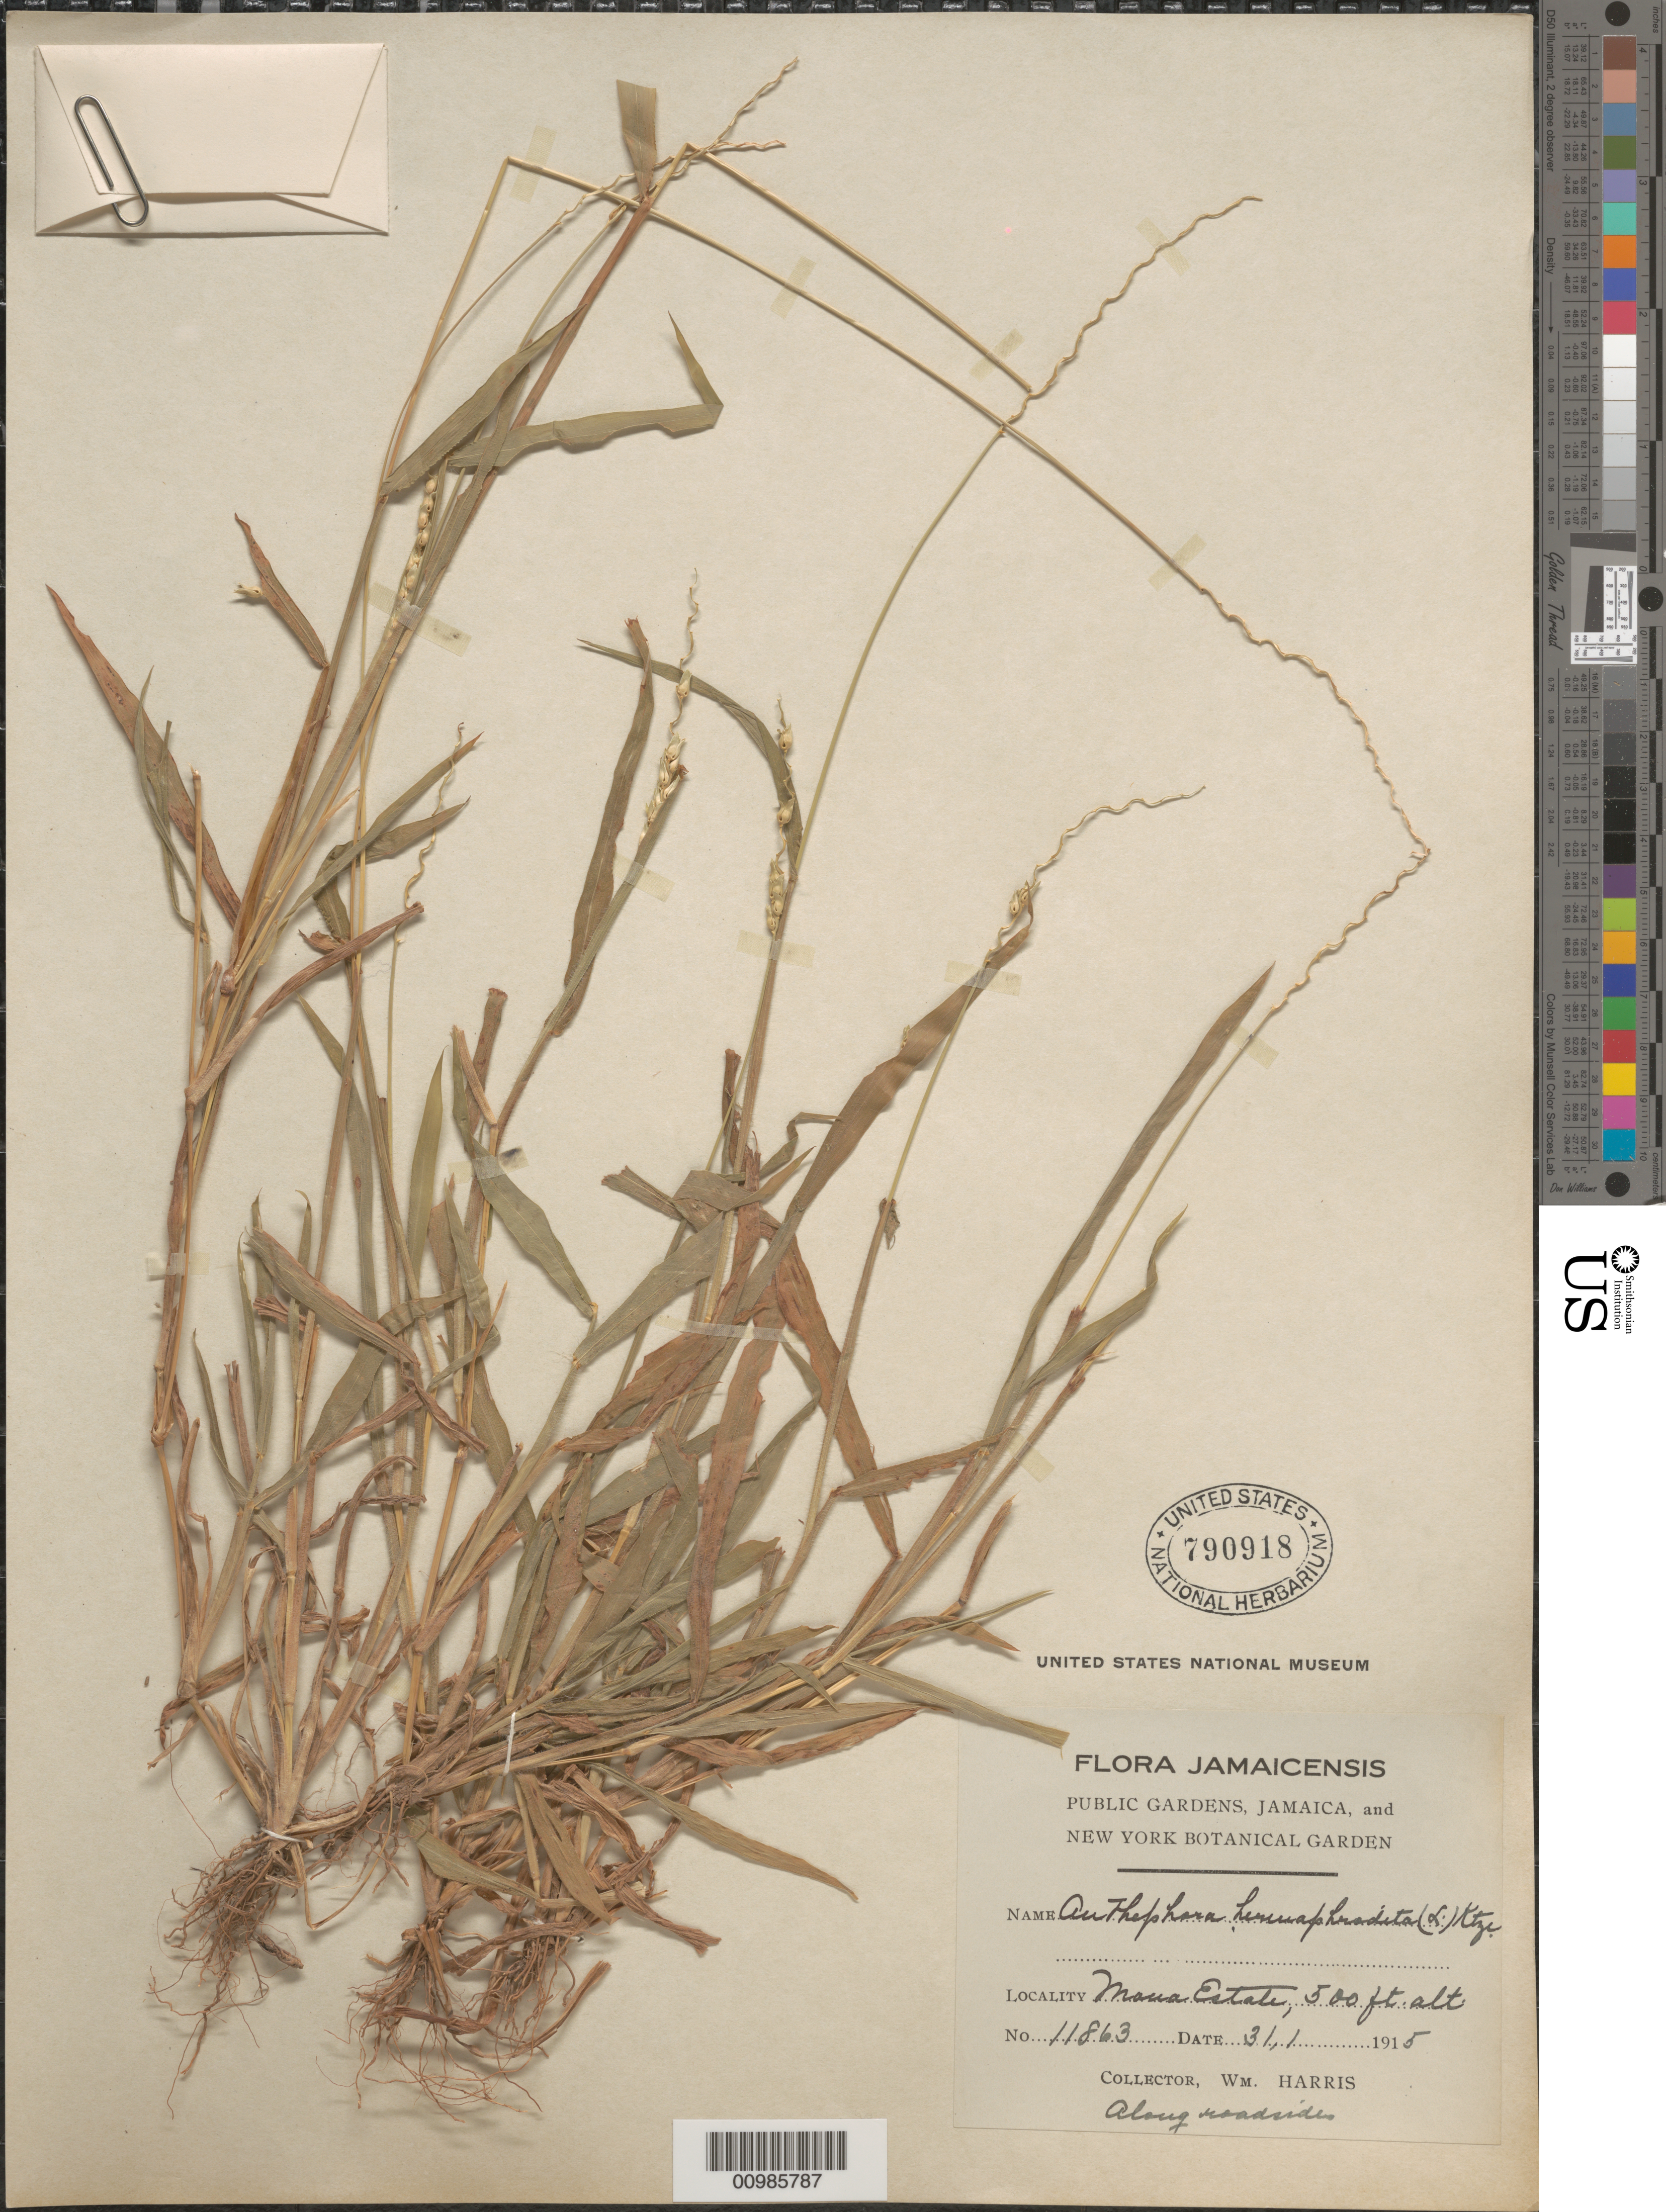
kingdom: Plantae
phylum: Tracheophyta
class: Liliopsida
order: Poales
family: Poaceae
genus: Anthephora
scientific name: Anthephora hermaphrodita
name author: (L.) Kuntze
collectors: W. H. Harris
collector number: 11863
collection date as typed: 31 Jan 1915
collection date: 1915-01-31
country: Jamaica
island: Jamaica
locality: Mana Estate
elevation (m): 152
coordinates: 0 N, 0 E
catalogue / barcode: US 790918